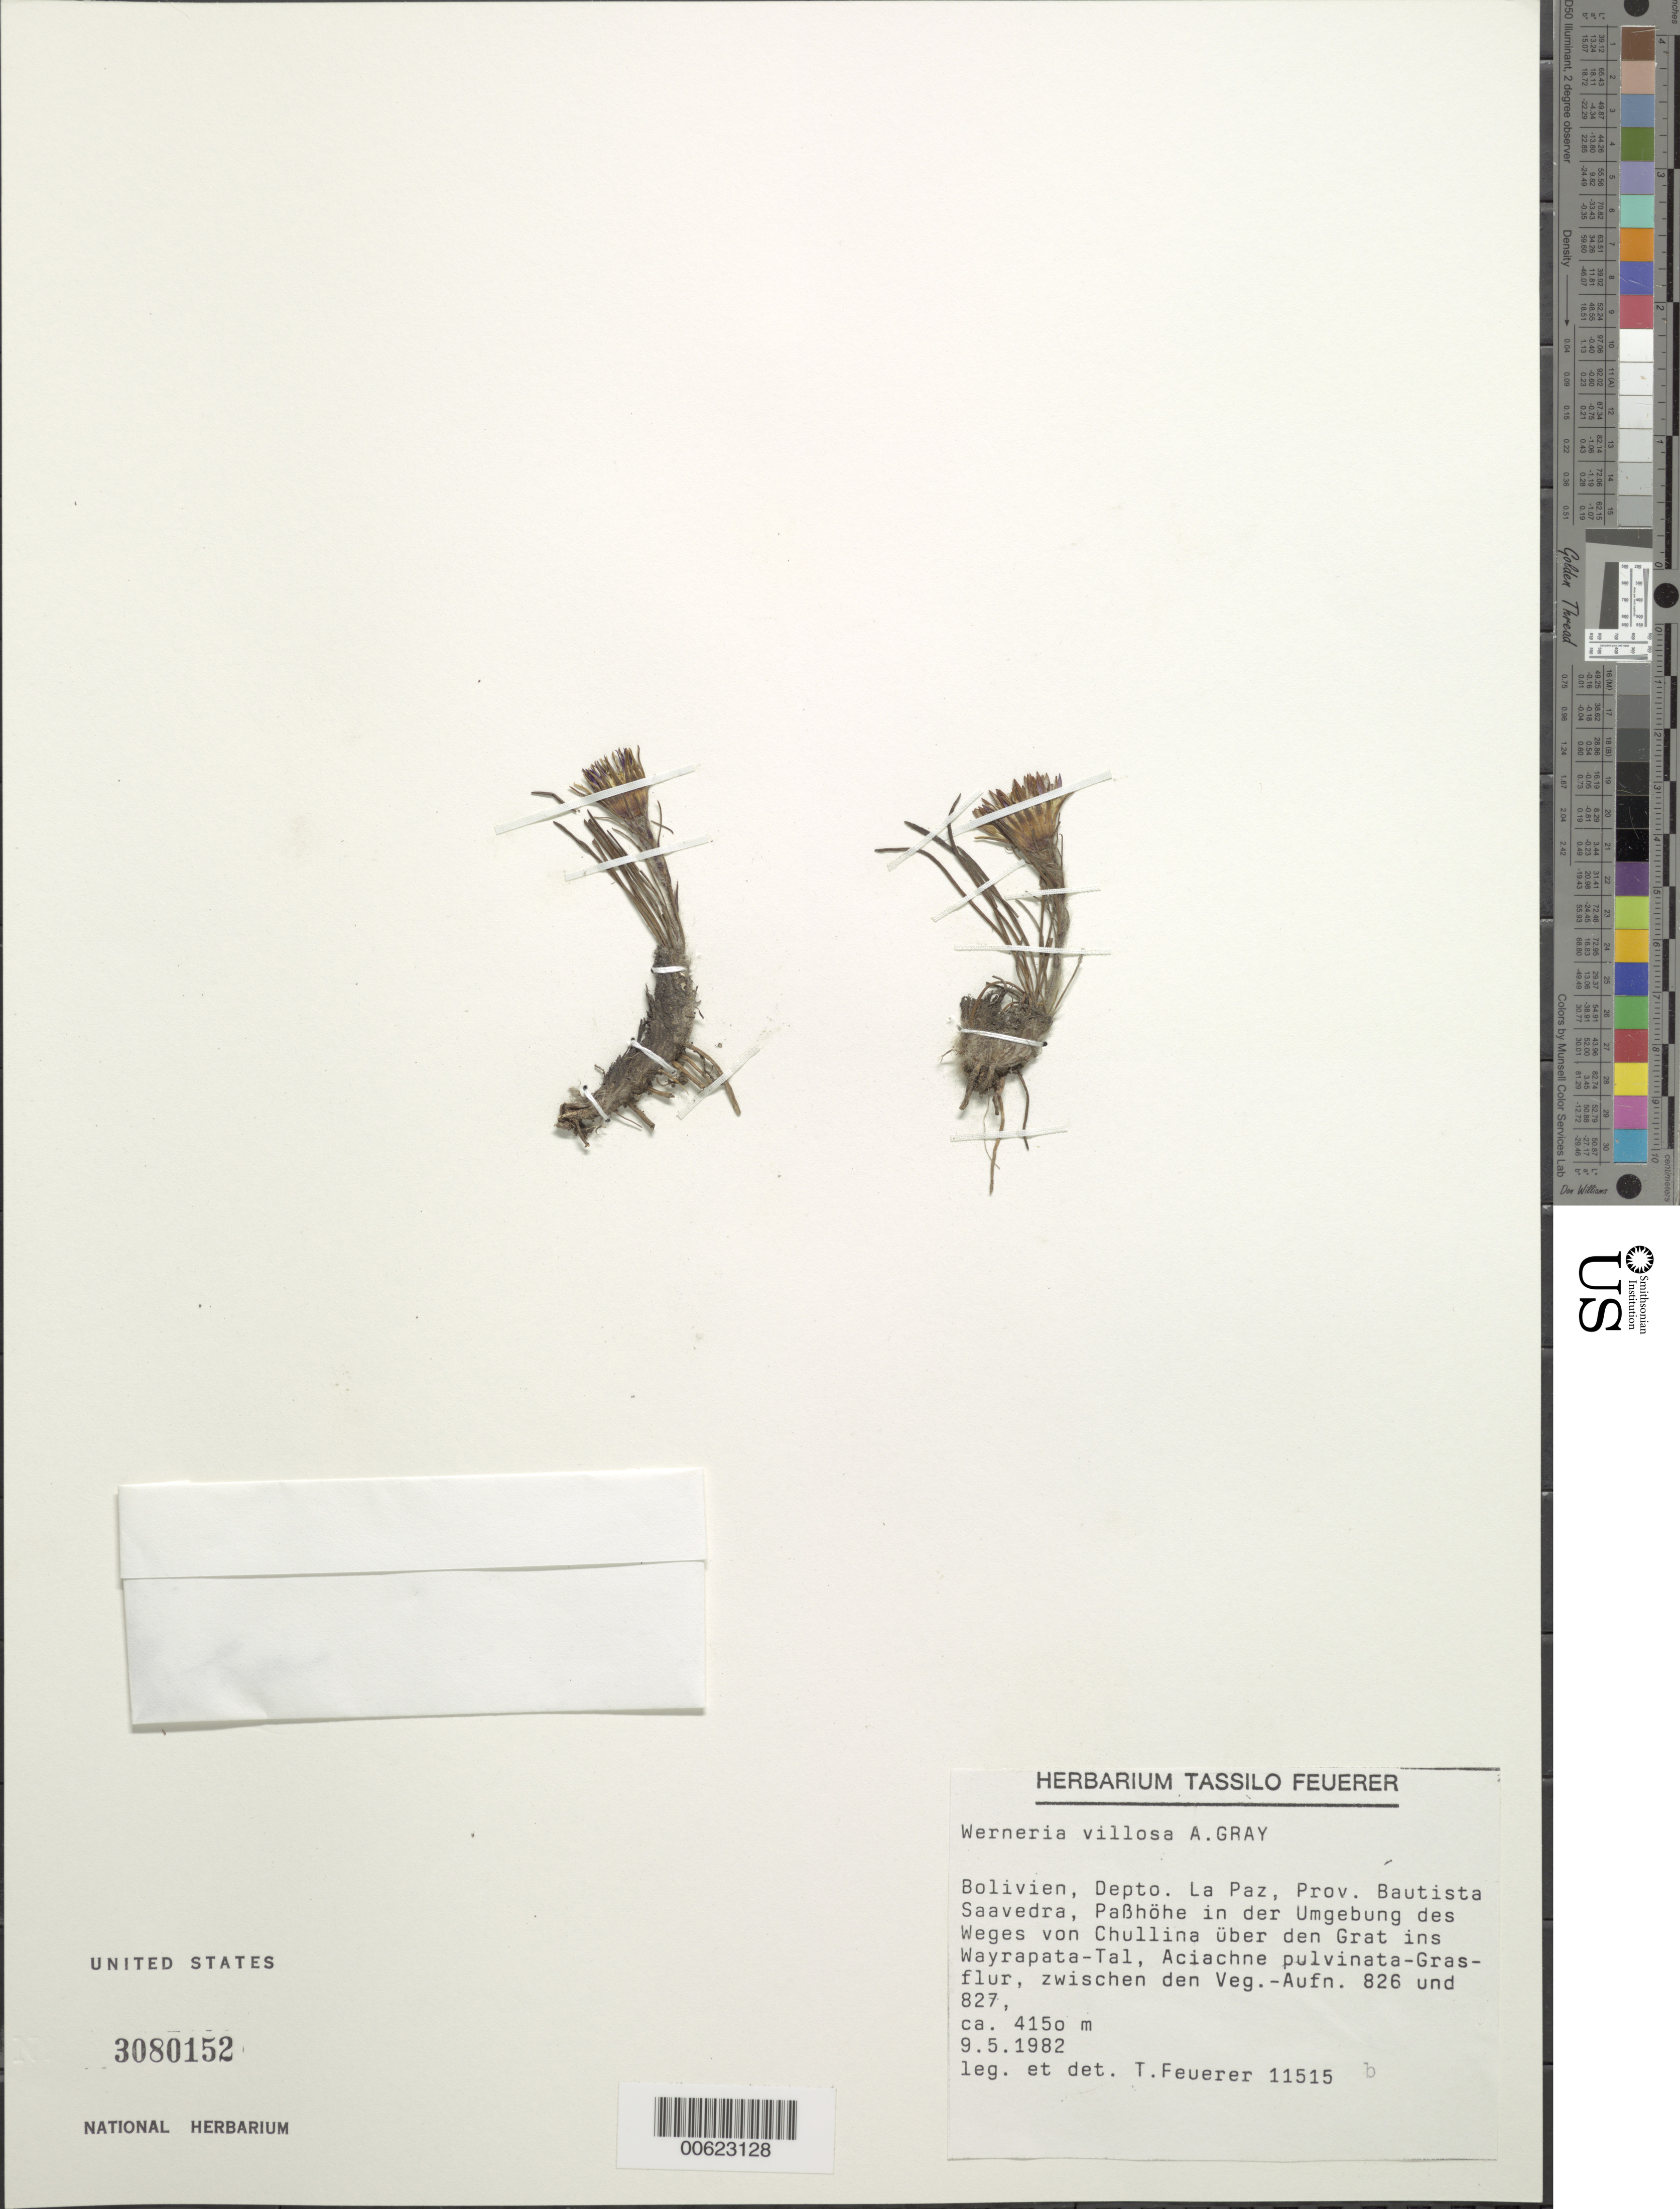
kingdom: Plantae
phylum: Tracheophyta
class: Magnoliopsida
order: Asterales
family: Asteraceae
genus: Werneria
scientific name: Werneria villosa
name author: A. Gray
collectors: T. Feuerer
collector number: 11515B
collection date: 1982-05-09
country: Bolivia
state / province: La Paz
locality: Prov. Bautista Saavedra, Passhohe in der Umgebung des Weges von Chullina uber den Grat in Wayrapata-Tal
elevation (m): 4150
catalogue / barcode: US 3080152